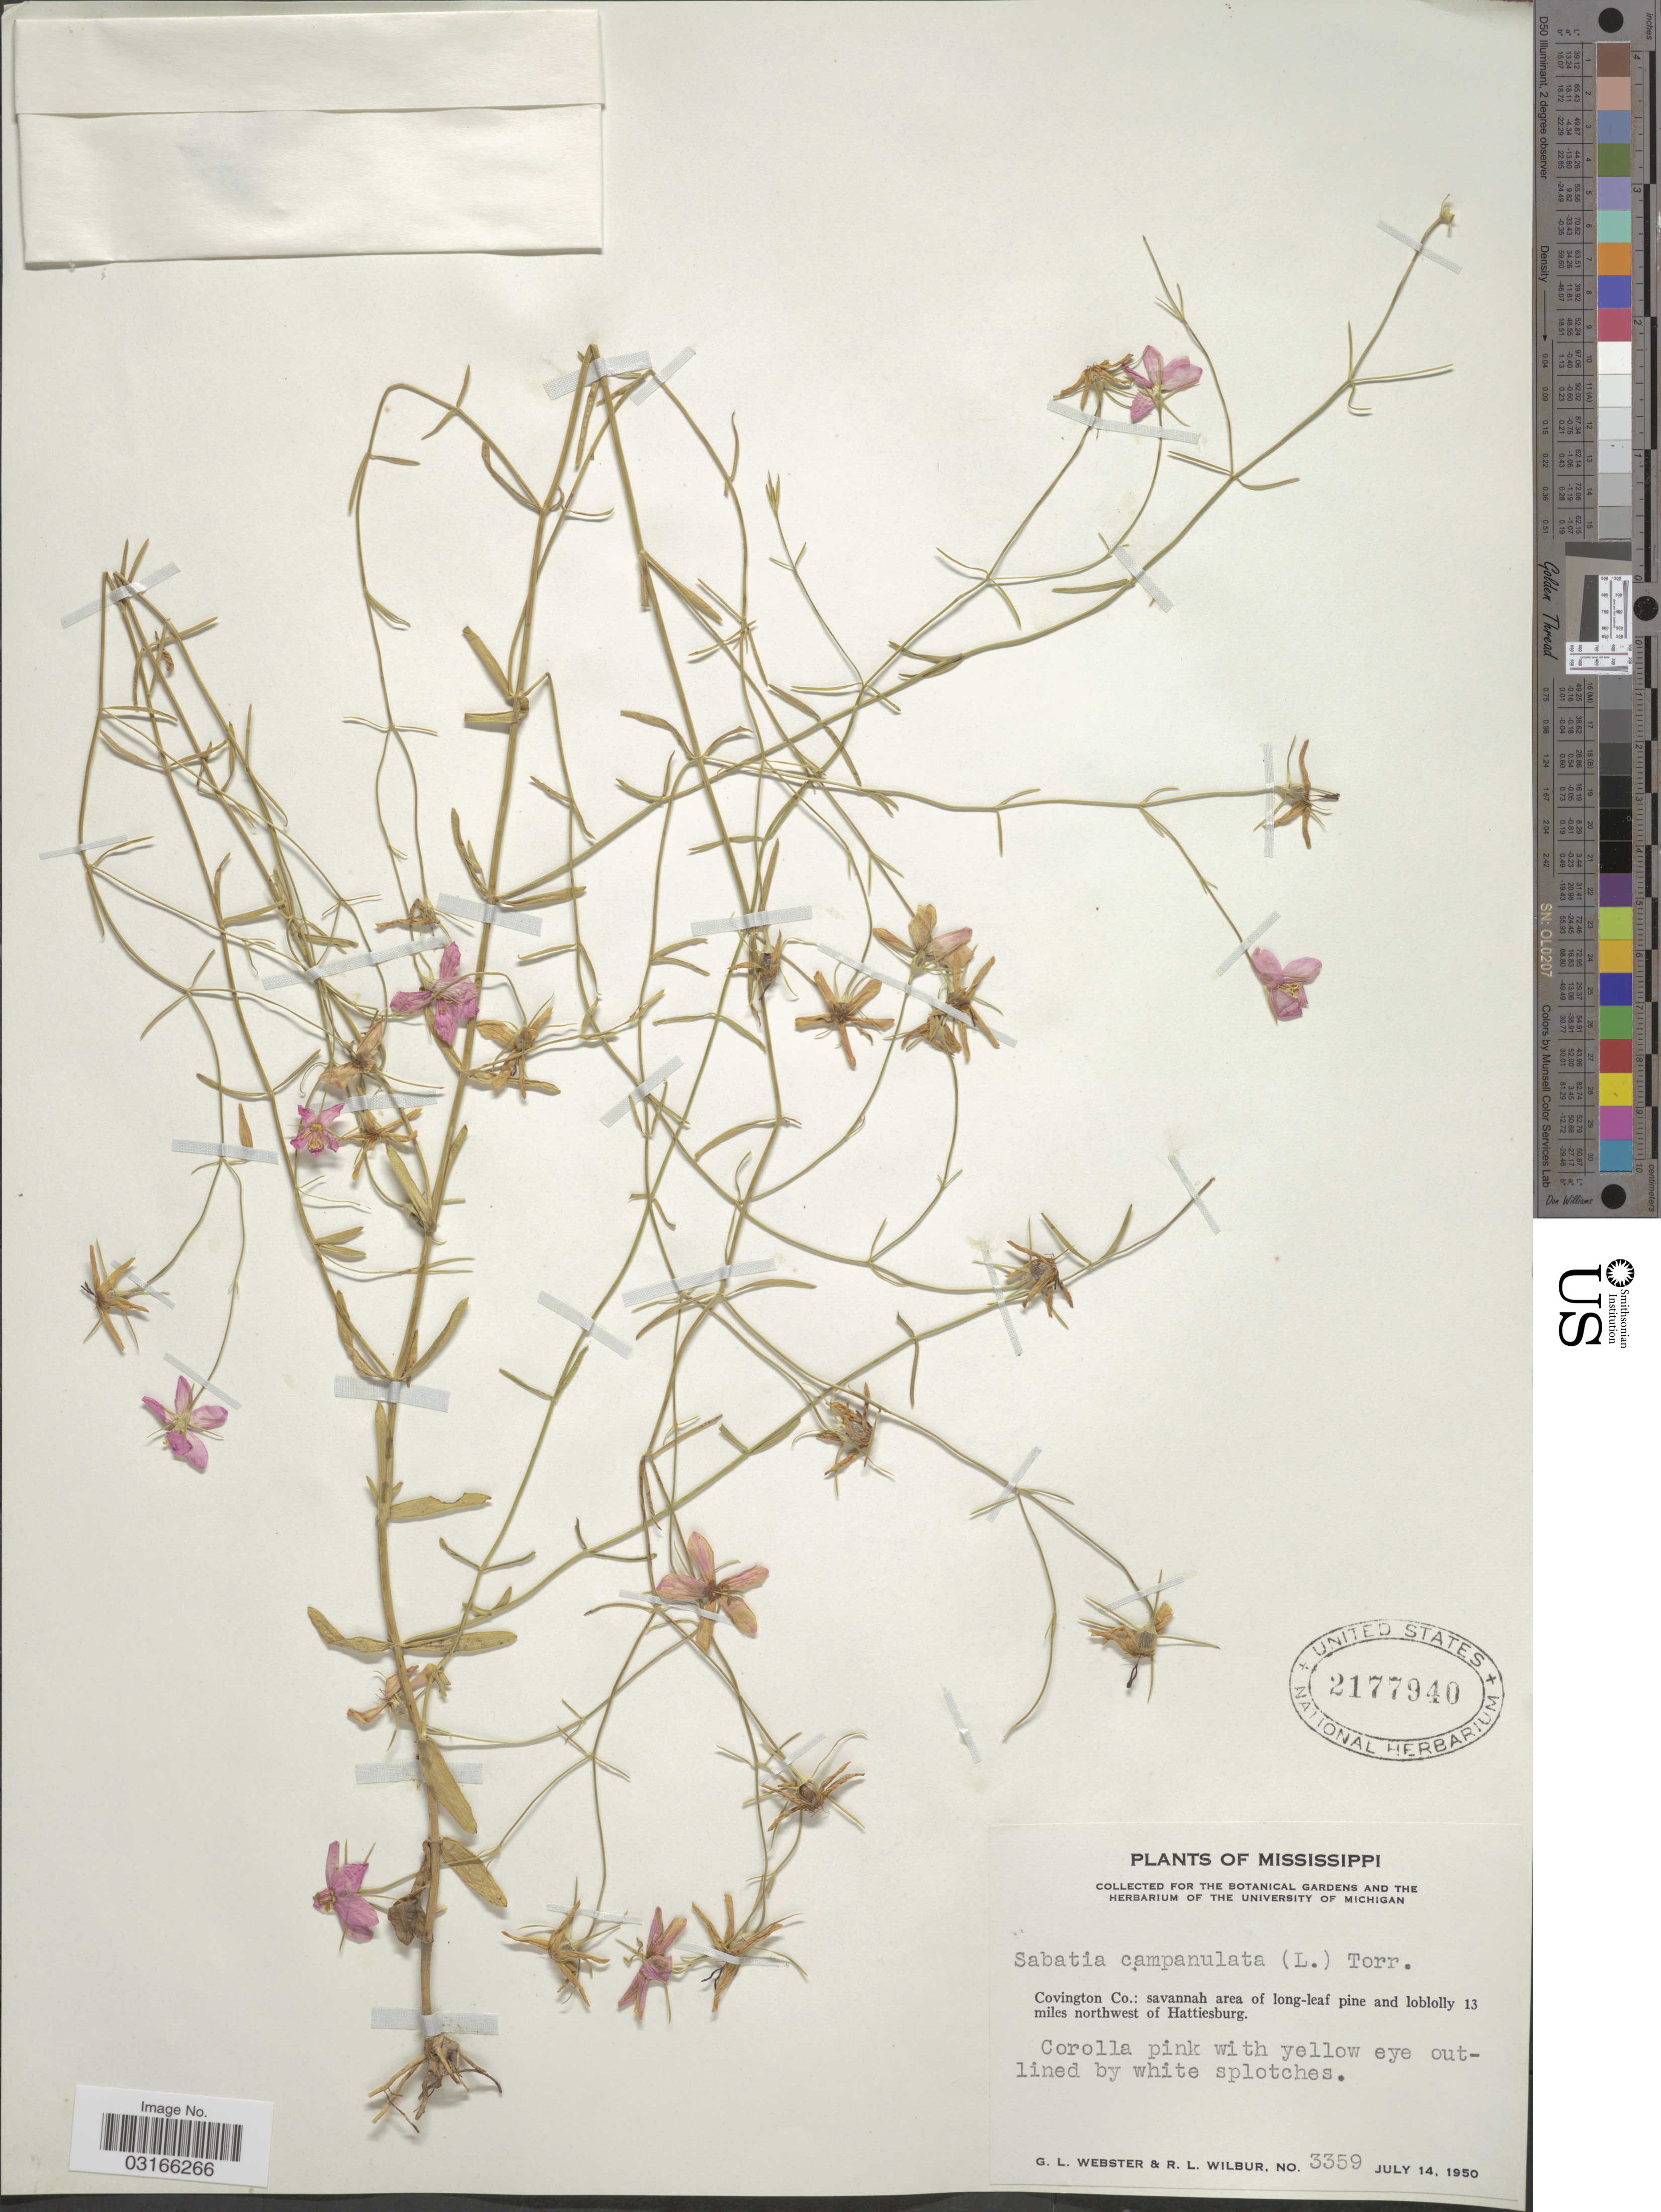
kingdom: Plantae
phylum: Tracheophyta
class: Magnoliopsida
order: Gentianales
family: Gentianaceae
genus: Sabatia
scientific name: Sabatia campanulata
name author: (L.) Torr.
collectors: G. L. Webster & R. L. Wilbur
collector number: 3359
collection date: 1950-07-14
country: United States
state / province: Mississippi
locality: Covington Co.: savannah area of long-leaf pine and loblolly 13 miles northwest of Hattiesburg.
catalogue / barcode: US 2177940